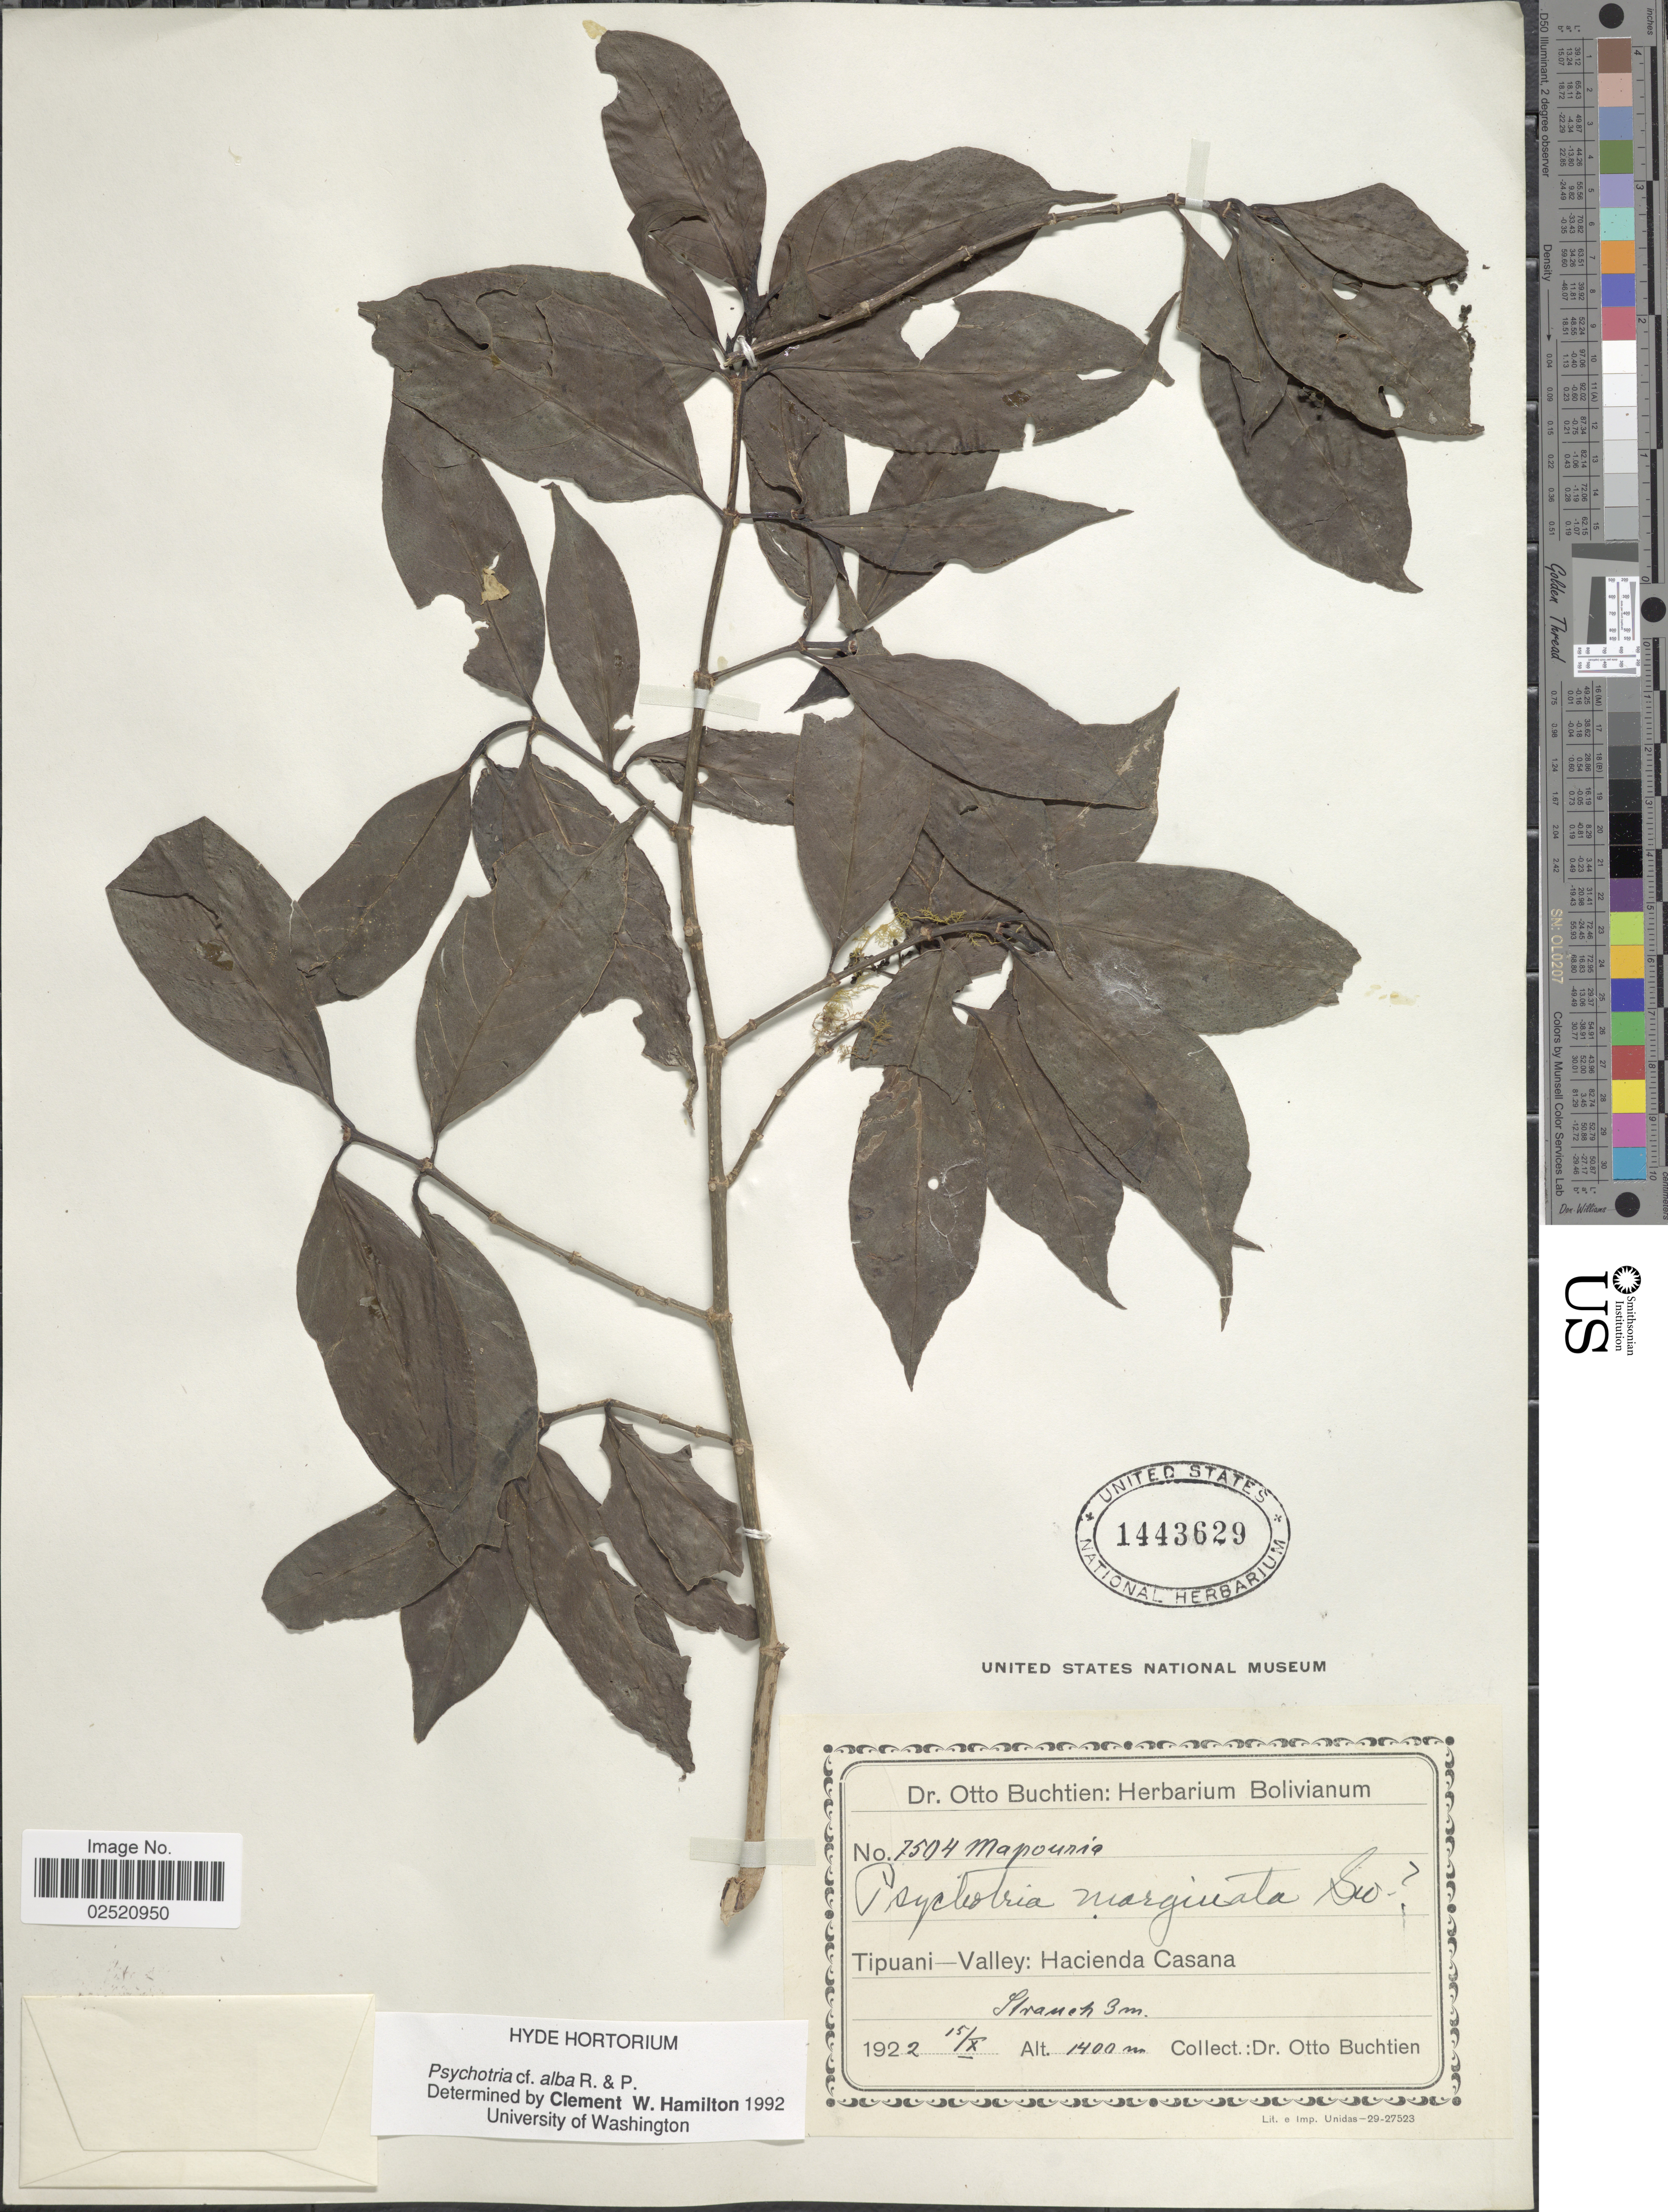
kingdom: Plantae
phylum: Tracheophyta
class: Magnoliopsida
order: Gentianales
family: Rubiaceae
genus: Psychotria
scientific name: Psychotria alba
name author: Ruiz & Pav.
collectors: O. Buchtien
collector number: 7504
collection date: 1922-10-15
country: Bolivia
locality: Tipuani-Valley: Hacienda Casana, Strauch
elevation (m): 1400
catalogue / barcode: US 1443629